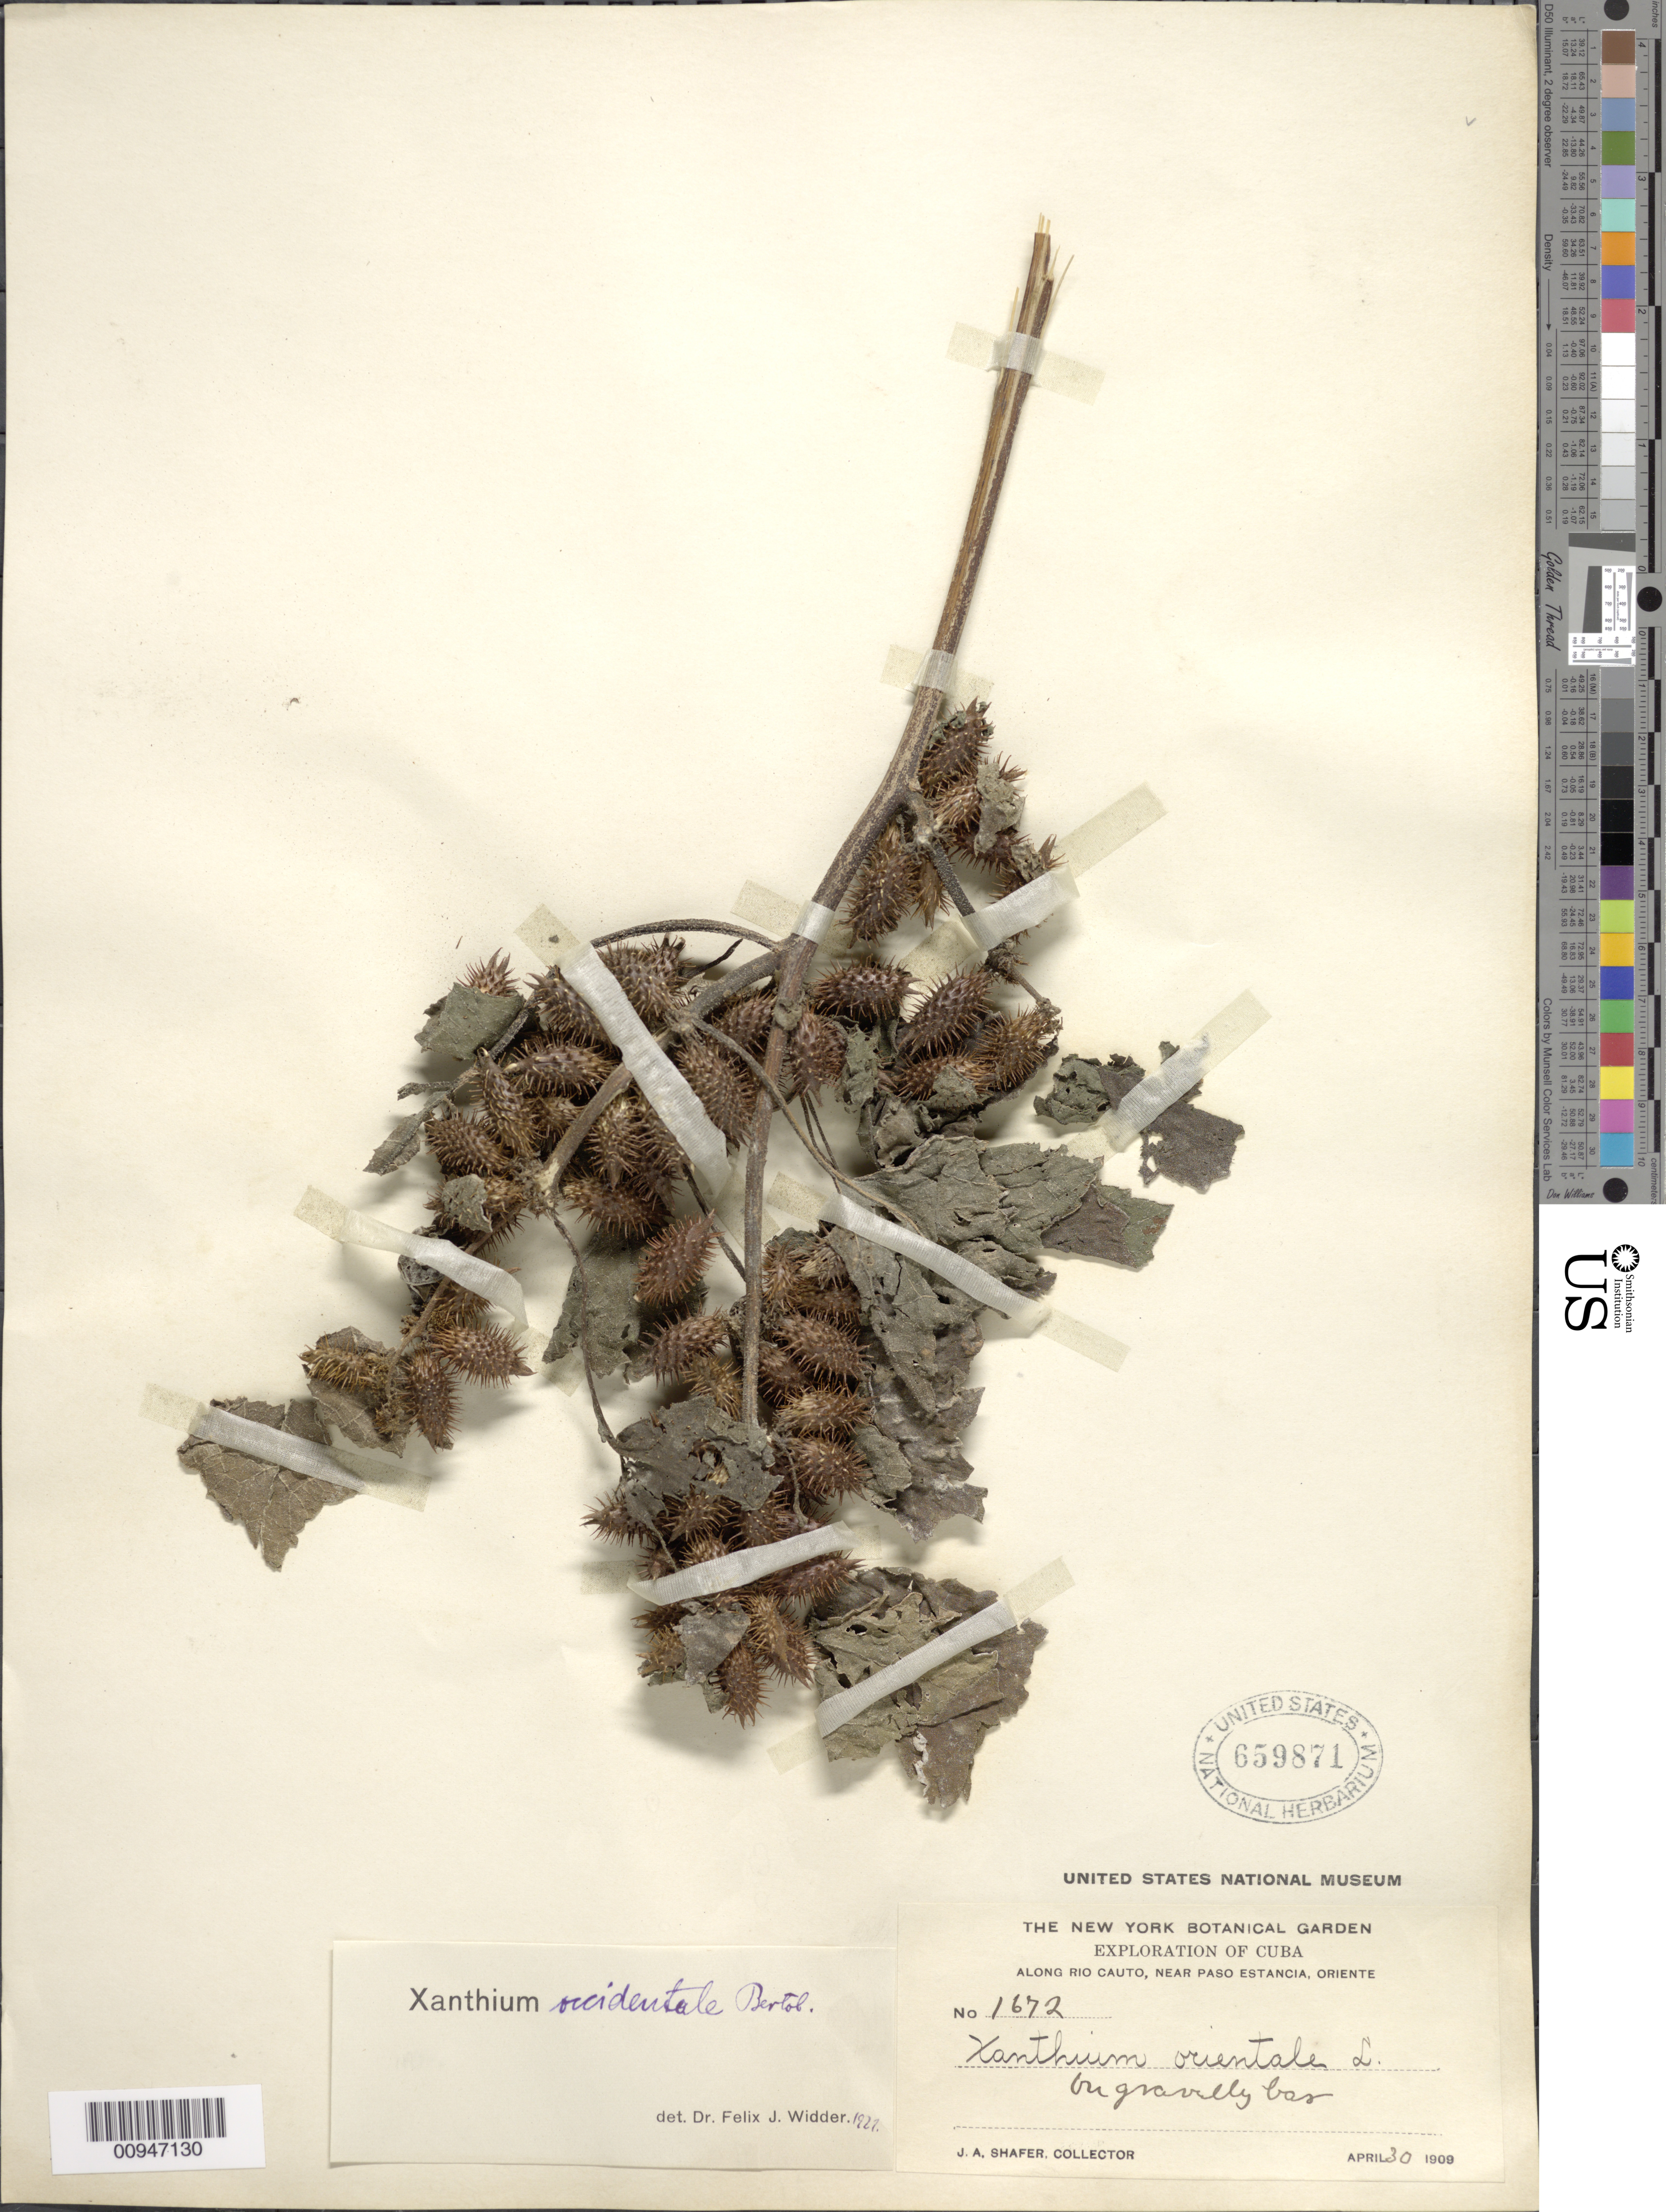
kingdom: Plantae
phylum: Tracheophyta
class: Magnoliopsida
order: Asterales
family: Asteraceae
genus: Xanthium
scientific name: Xanthium strumarium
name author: L.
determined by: Widder, F. J.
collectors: J. A. Shafer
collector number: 1672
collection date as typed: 30 Apr 1909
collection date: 1909-04-30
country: Cuba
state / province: Granma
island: Cuba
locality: Along Rio Cauto, near Paso Estancia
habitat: On gravelly bar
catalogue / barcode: US 659871